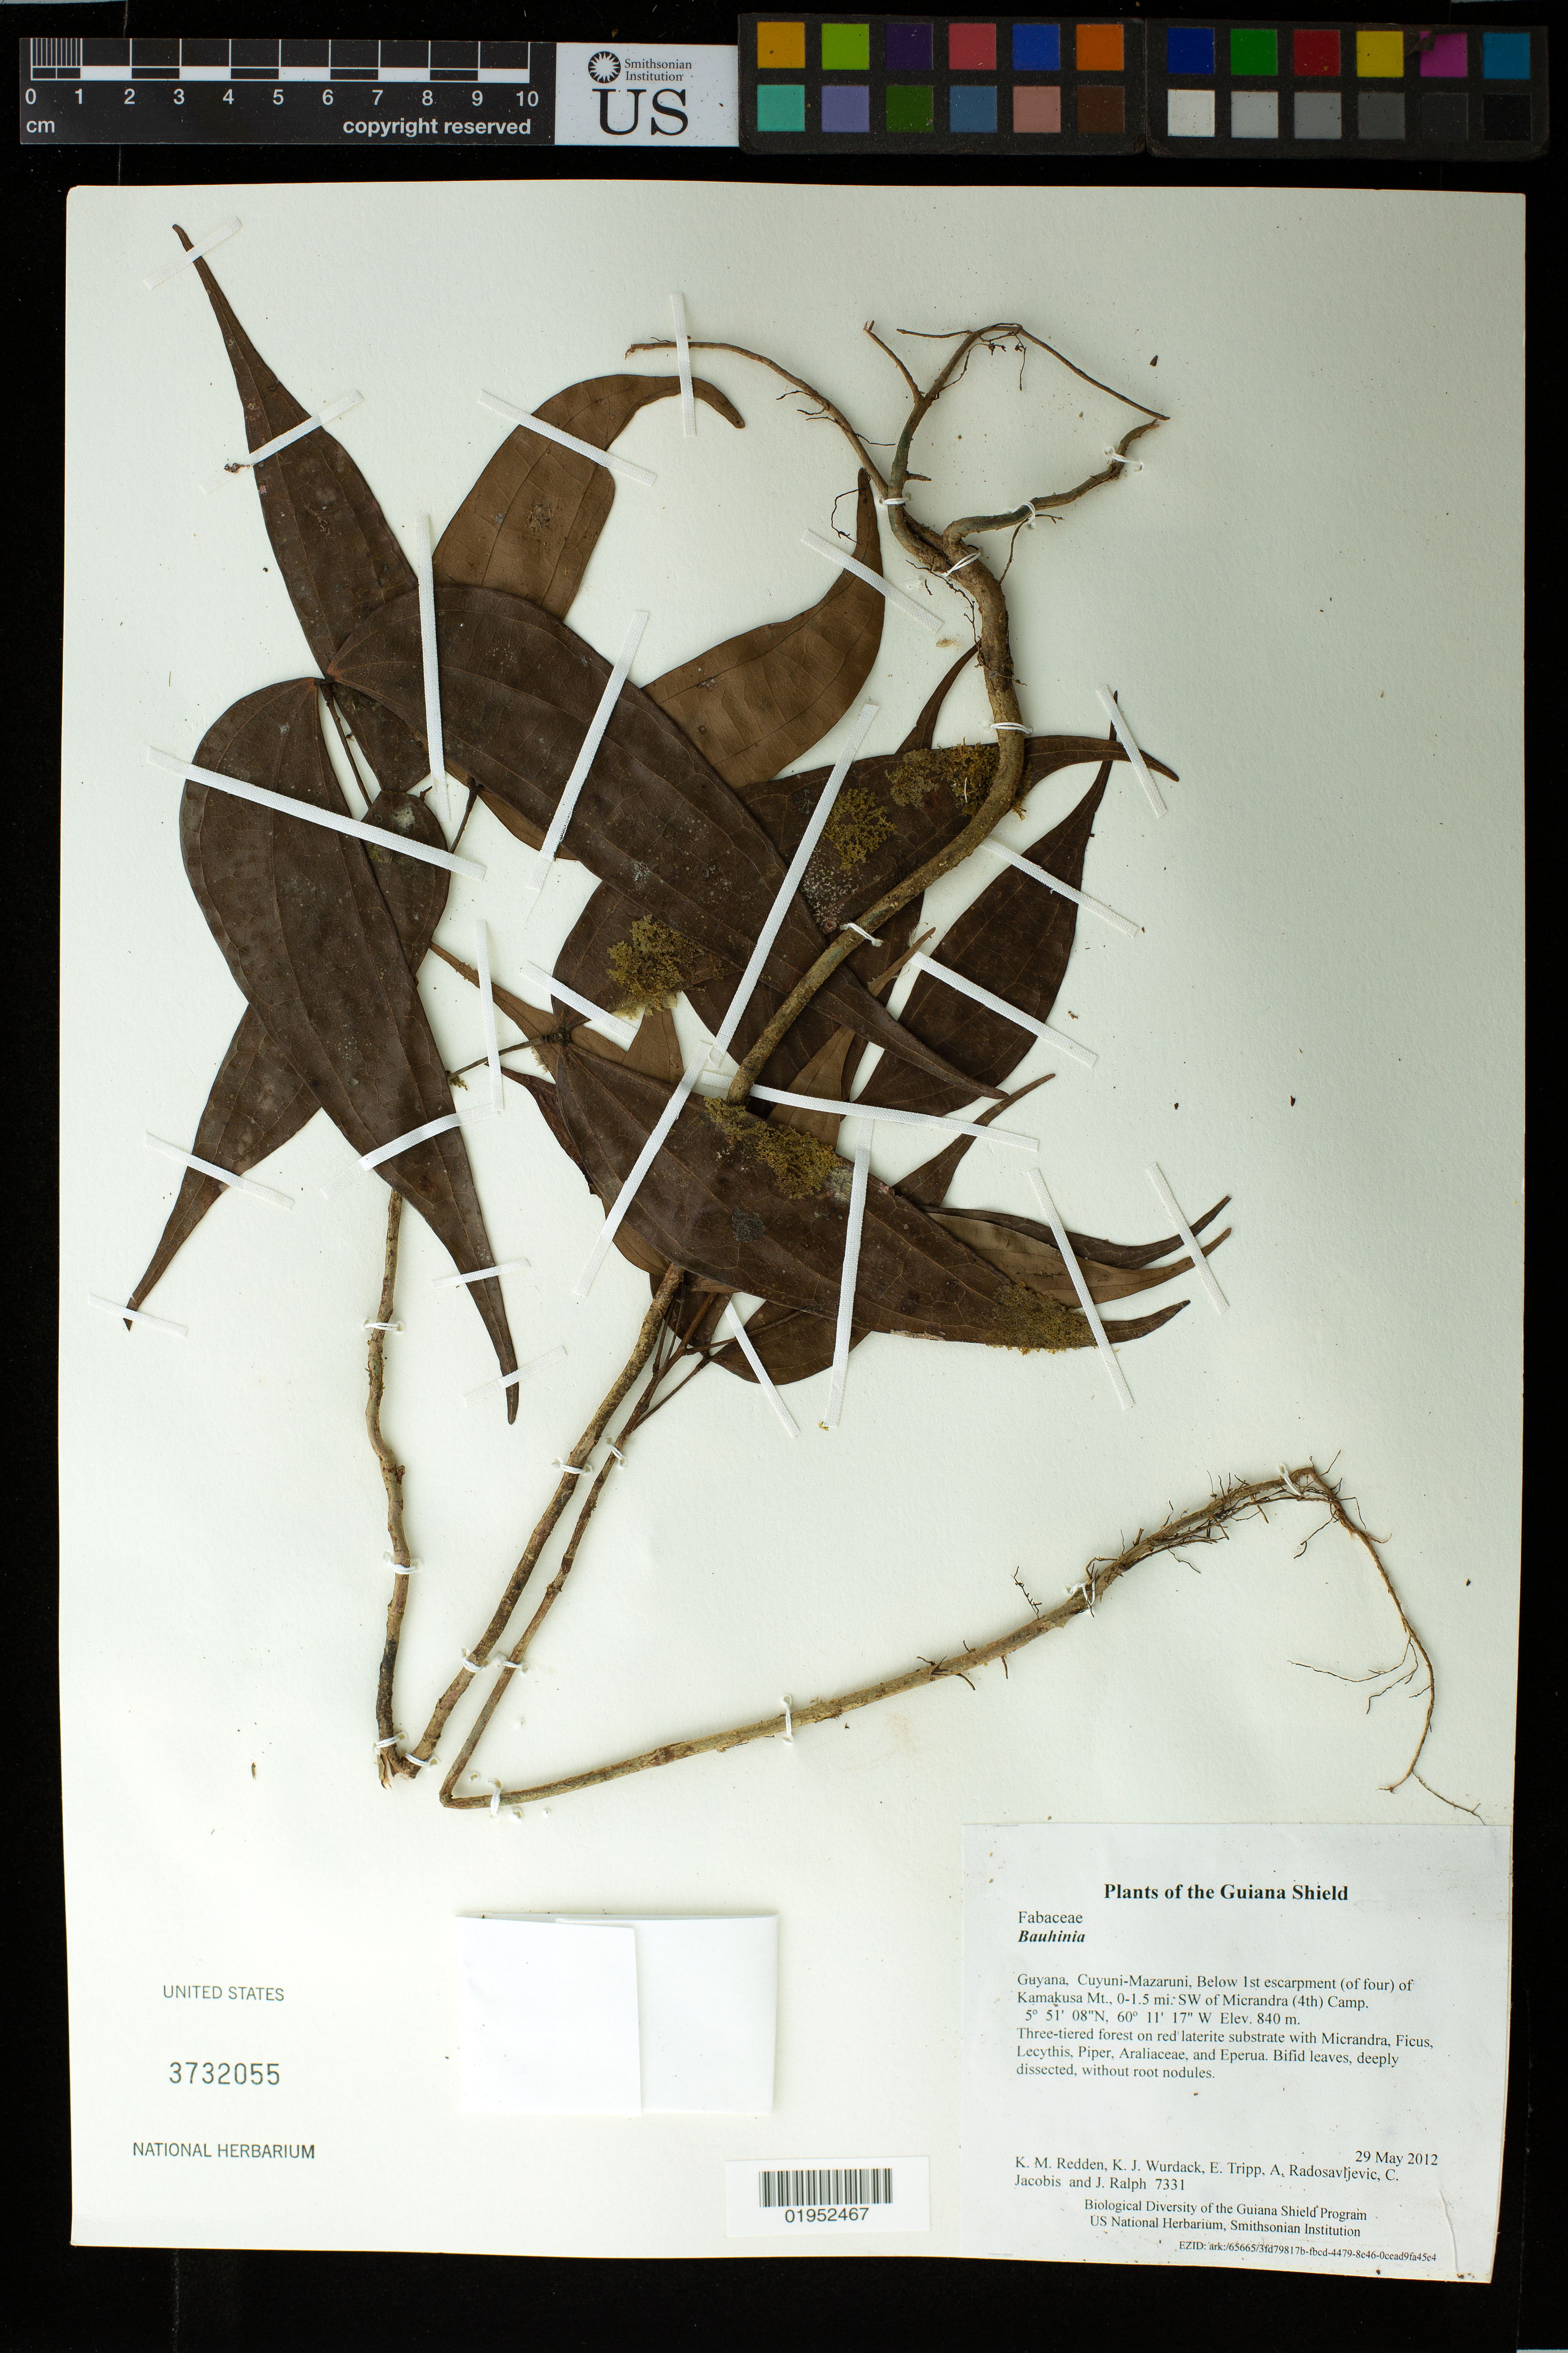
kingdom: Plantae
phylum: Tracheophyta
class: Magnoliopsida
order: Fabales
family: Fabaceae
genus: Bauhinia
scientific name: Bauhinia sp.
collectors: K. M. Redden, K. Wurdack, E. Tripp, A. Radosavljevic, C. Jacobis & J. Ralph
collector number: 7331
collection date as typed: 29 May 2012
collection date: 2012-05-29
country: Guyana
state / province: Cuyuni-Mazaruni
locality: Below 1st escarpment (of four) of Kamakusa Mt., 0-1.5 mi. SW of Micrandra (4th) Camp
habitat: Three-tiered forest on red laterite substrate with Micrandra, Ficus, Lecythis, Piper, Araliaceae, and Eperua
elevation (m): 840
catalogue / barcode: US 3732055